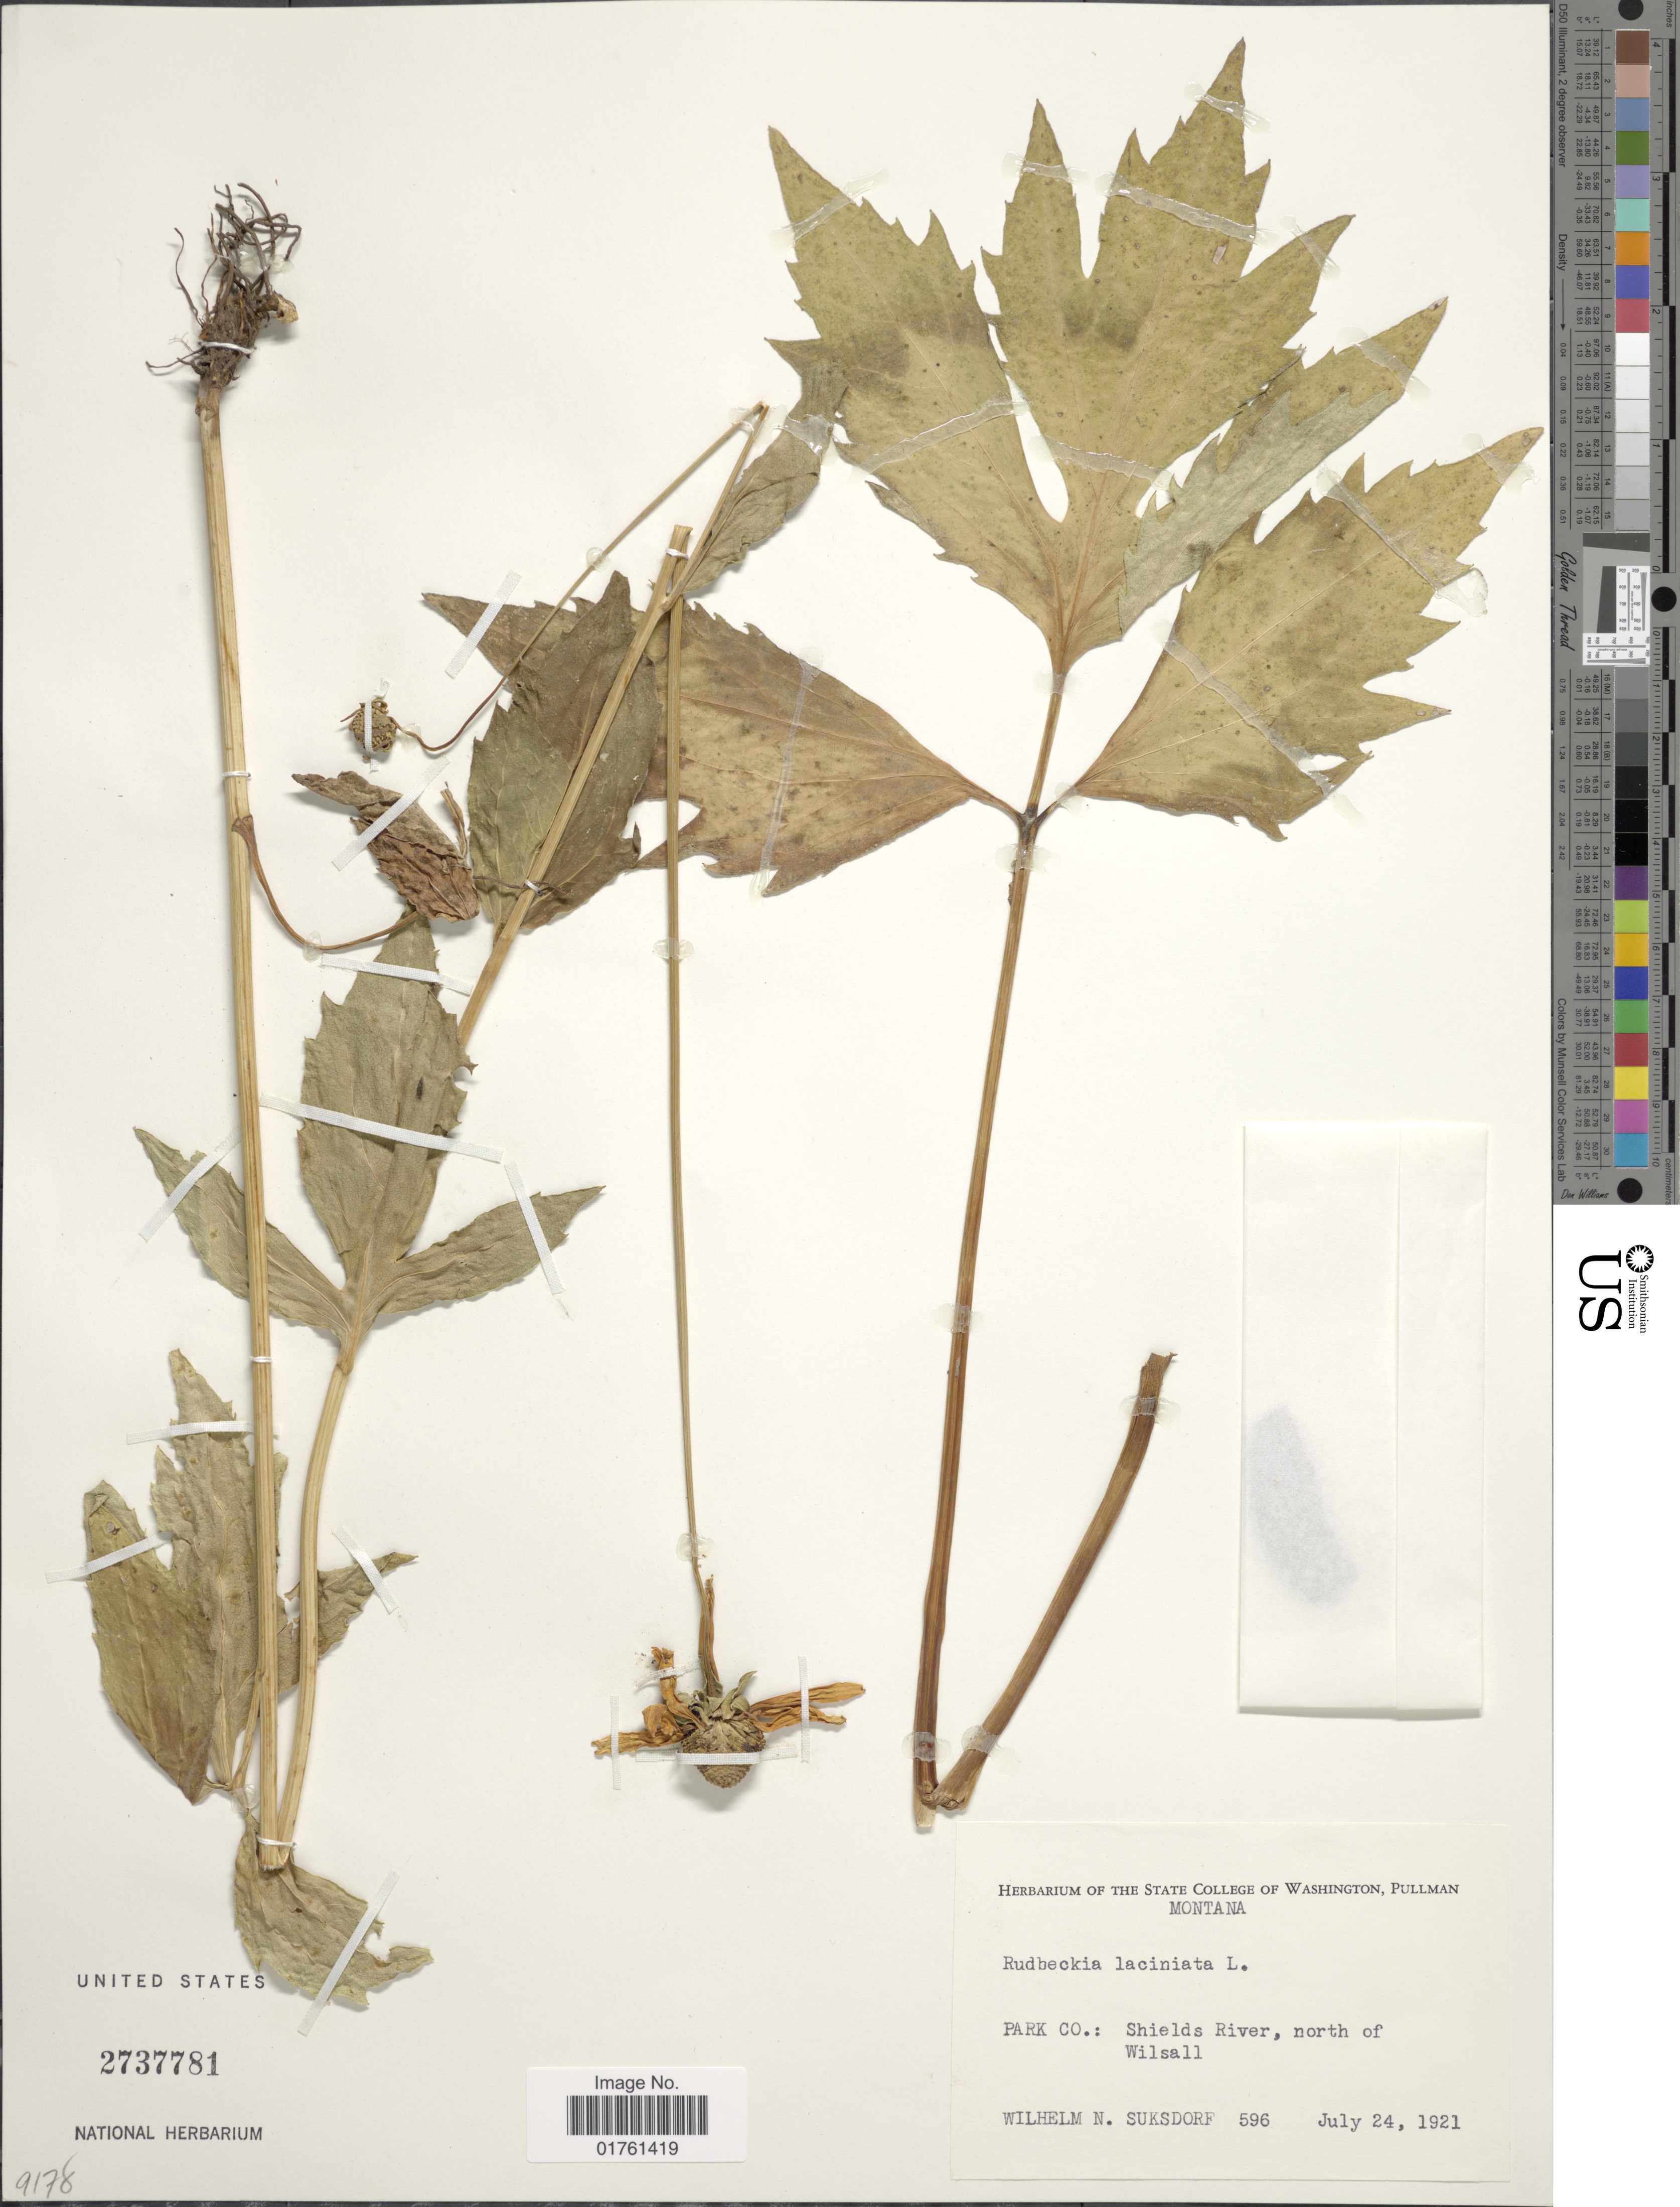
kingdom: Plantae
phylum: Tracheophyta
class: Magnoliopsida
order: Asterales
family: Asteraceae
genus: Rudbeckia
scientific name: Rudbeckia laciniata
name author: L.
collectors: W. N. Suksdorf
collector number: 596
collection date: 1921-07-24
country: United States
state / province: Montana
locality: Park Co: Shields River, north of Wilsall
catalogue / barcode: US 2737781